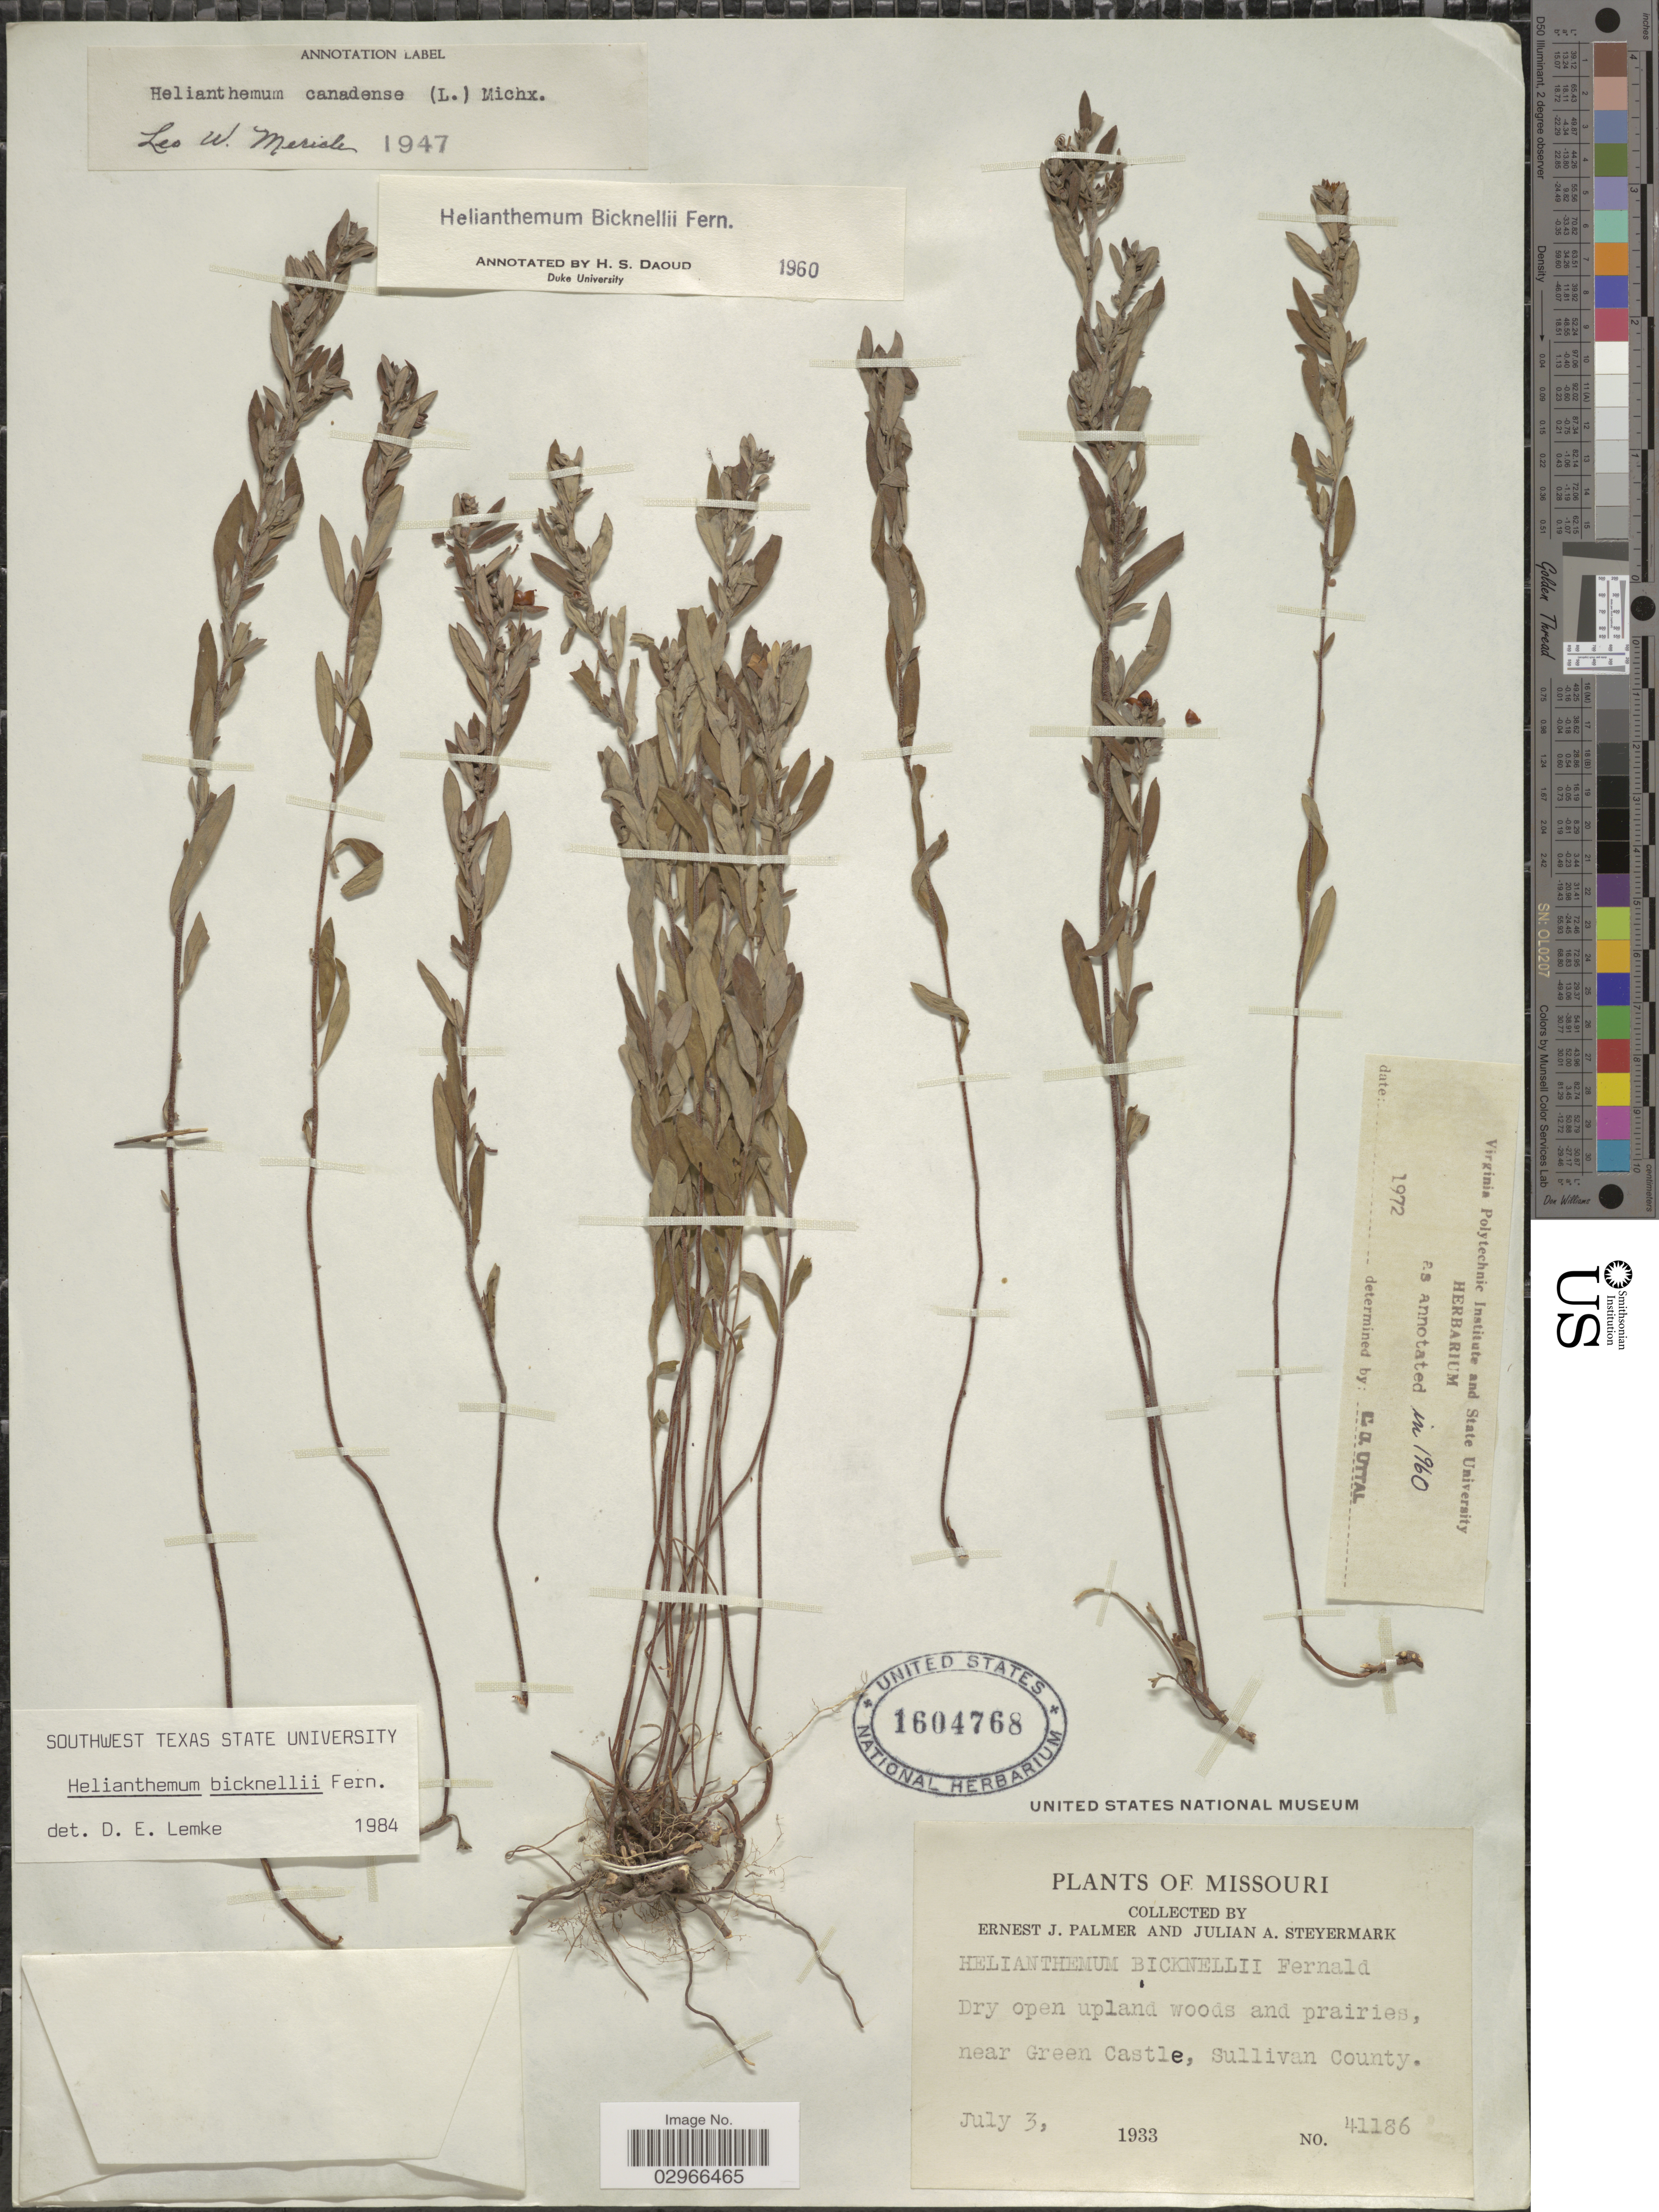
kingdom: Plantae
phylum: Tracheophyta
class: Magnoliopsida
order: Malvales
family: Cistaceae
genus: Helianthemum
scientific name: Helianthemum bicknellii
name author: Fernald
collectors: E. J. Palmer & J. Steyermark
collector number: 41186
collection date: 1933-07-03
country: United States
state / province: Missouri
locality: Near Green Castle, Sullivan County.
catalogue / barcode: US 1604768